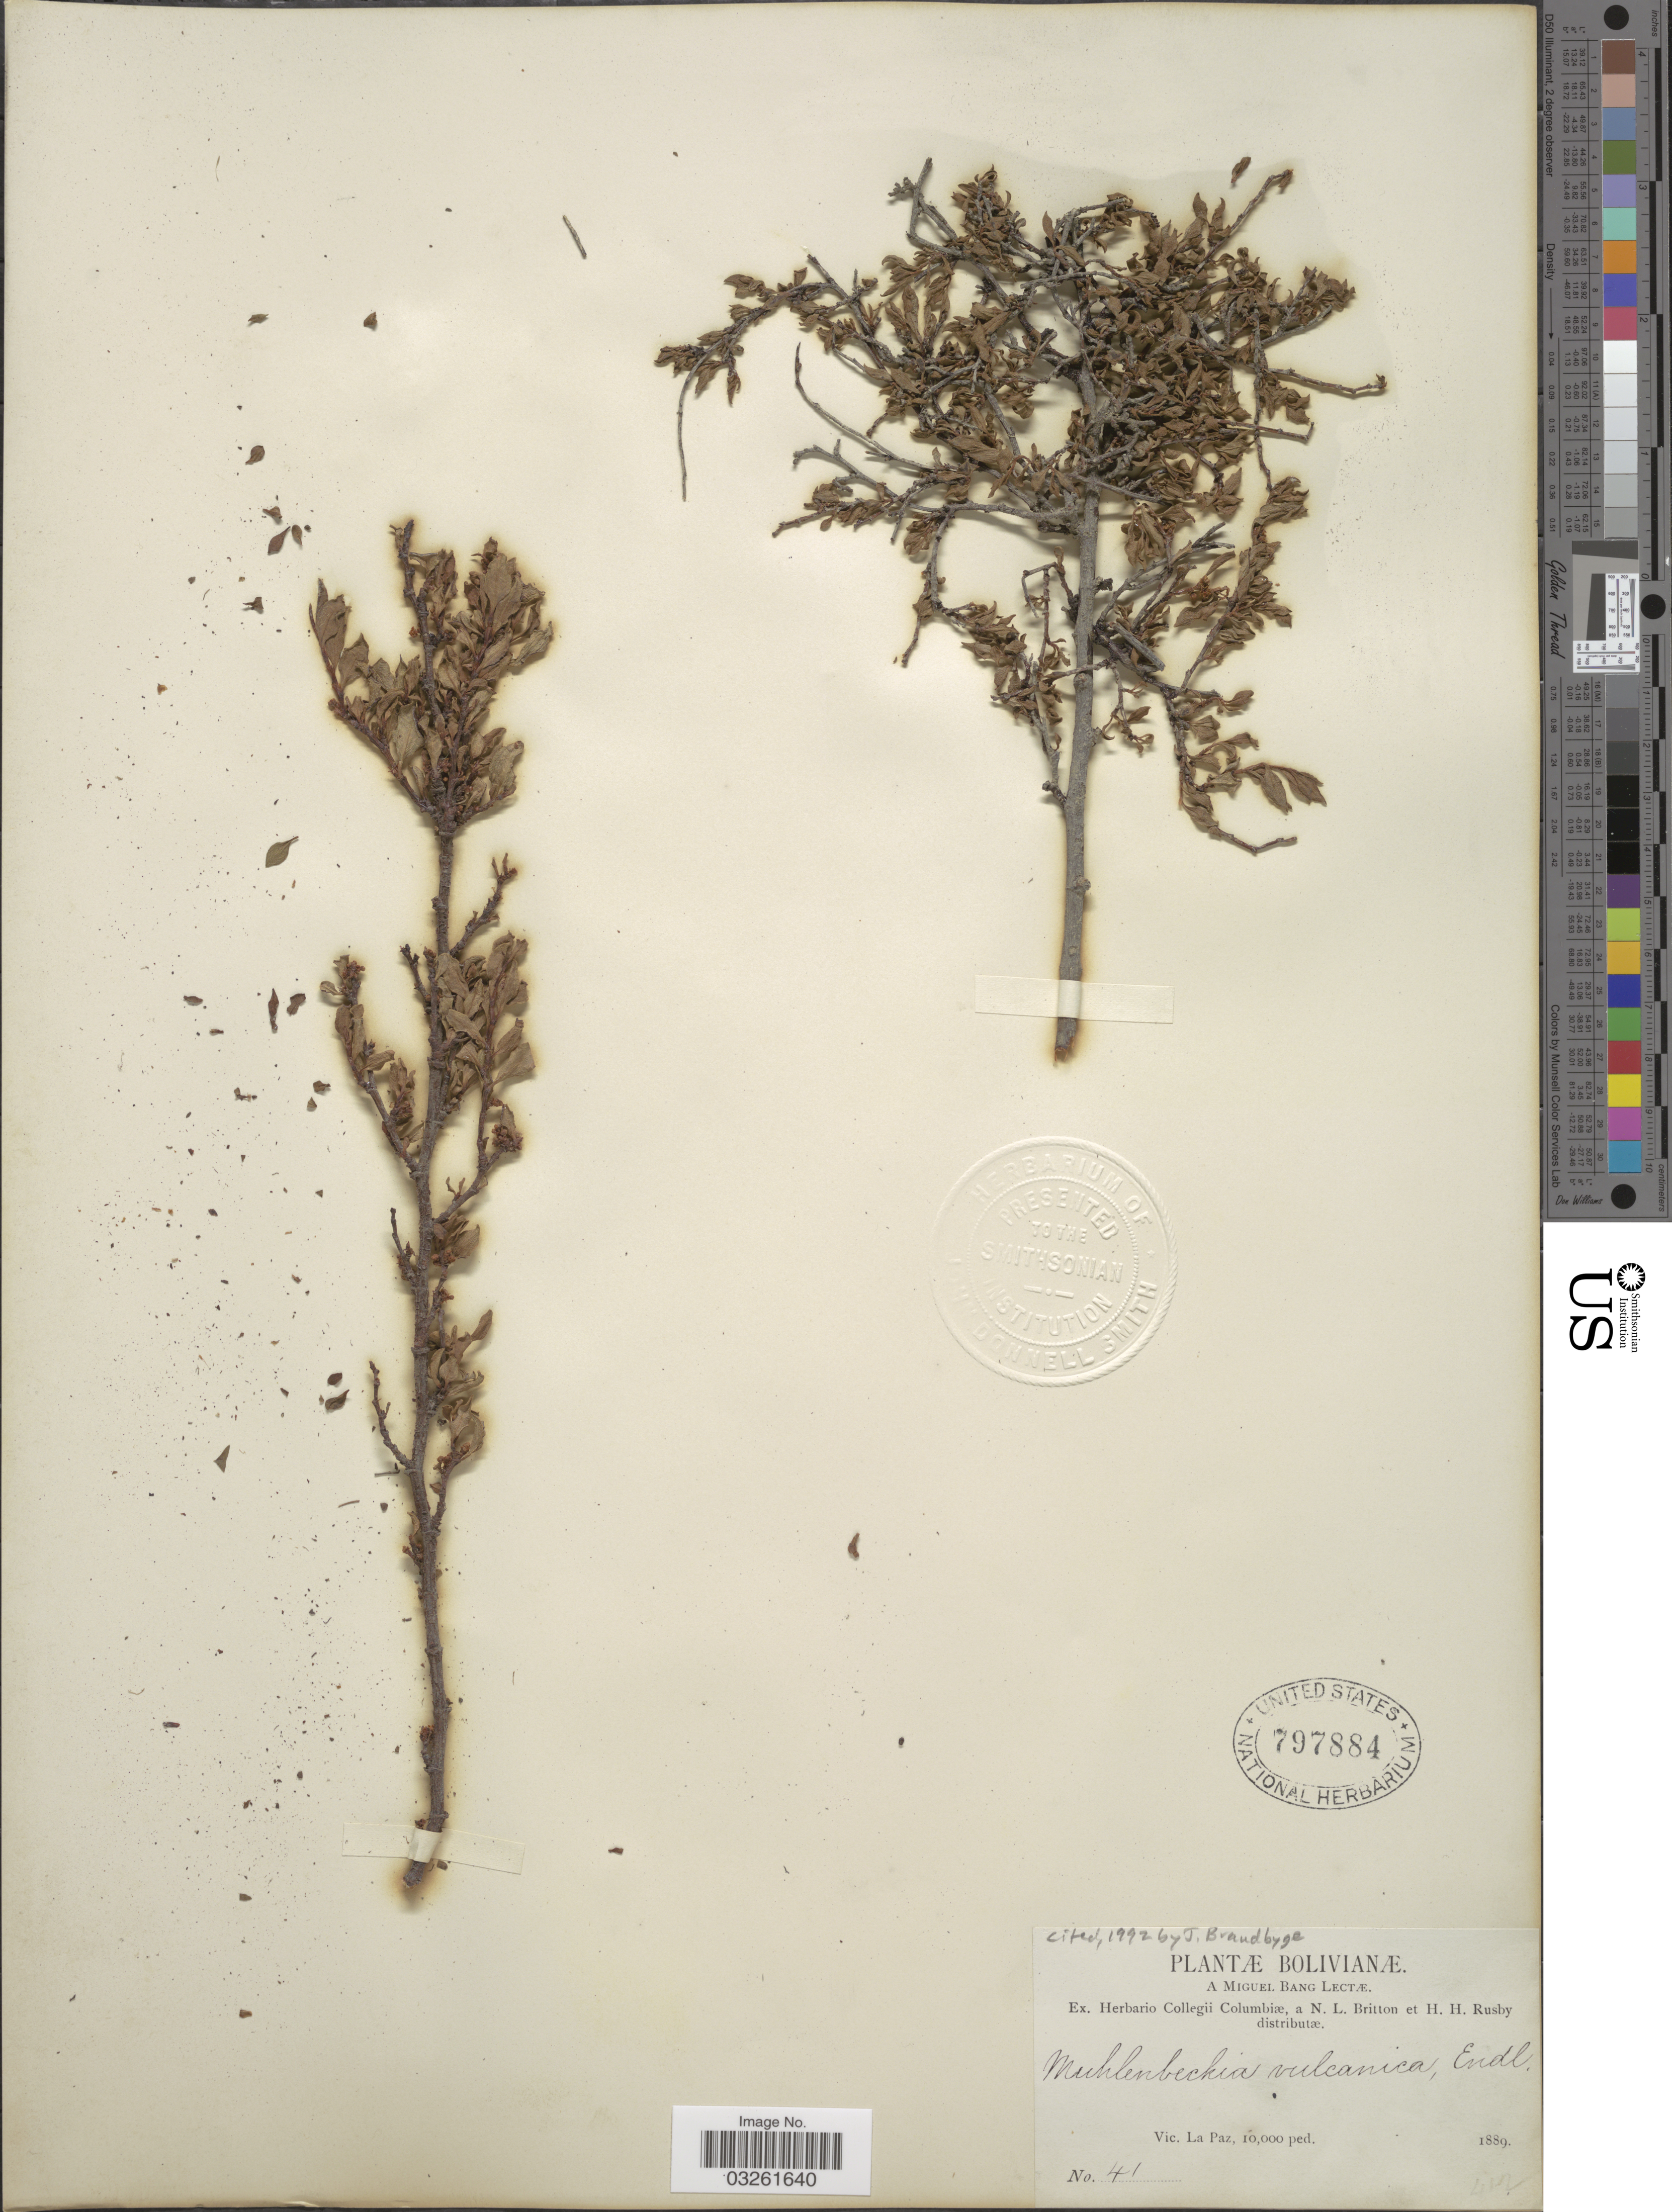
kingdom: Plantae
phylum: Tracheophyta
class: Magnoliopsida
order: Caryophyllales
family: Polygonaceae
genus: Muehlenbeckia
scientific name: Muehlenbeckia volcanica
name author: (Benth.) Endl.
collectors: M. Bang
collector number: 41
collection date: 1889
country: Bolivia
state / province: La Paz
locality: Vic. La Paz.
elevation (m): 3048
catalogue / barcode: US 797884